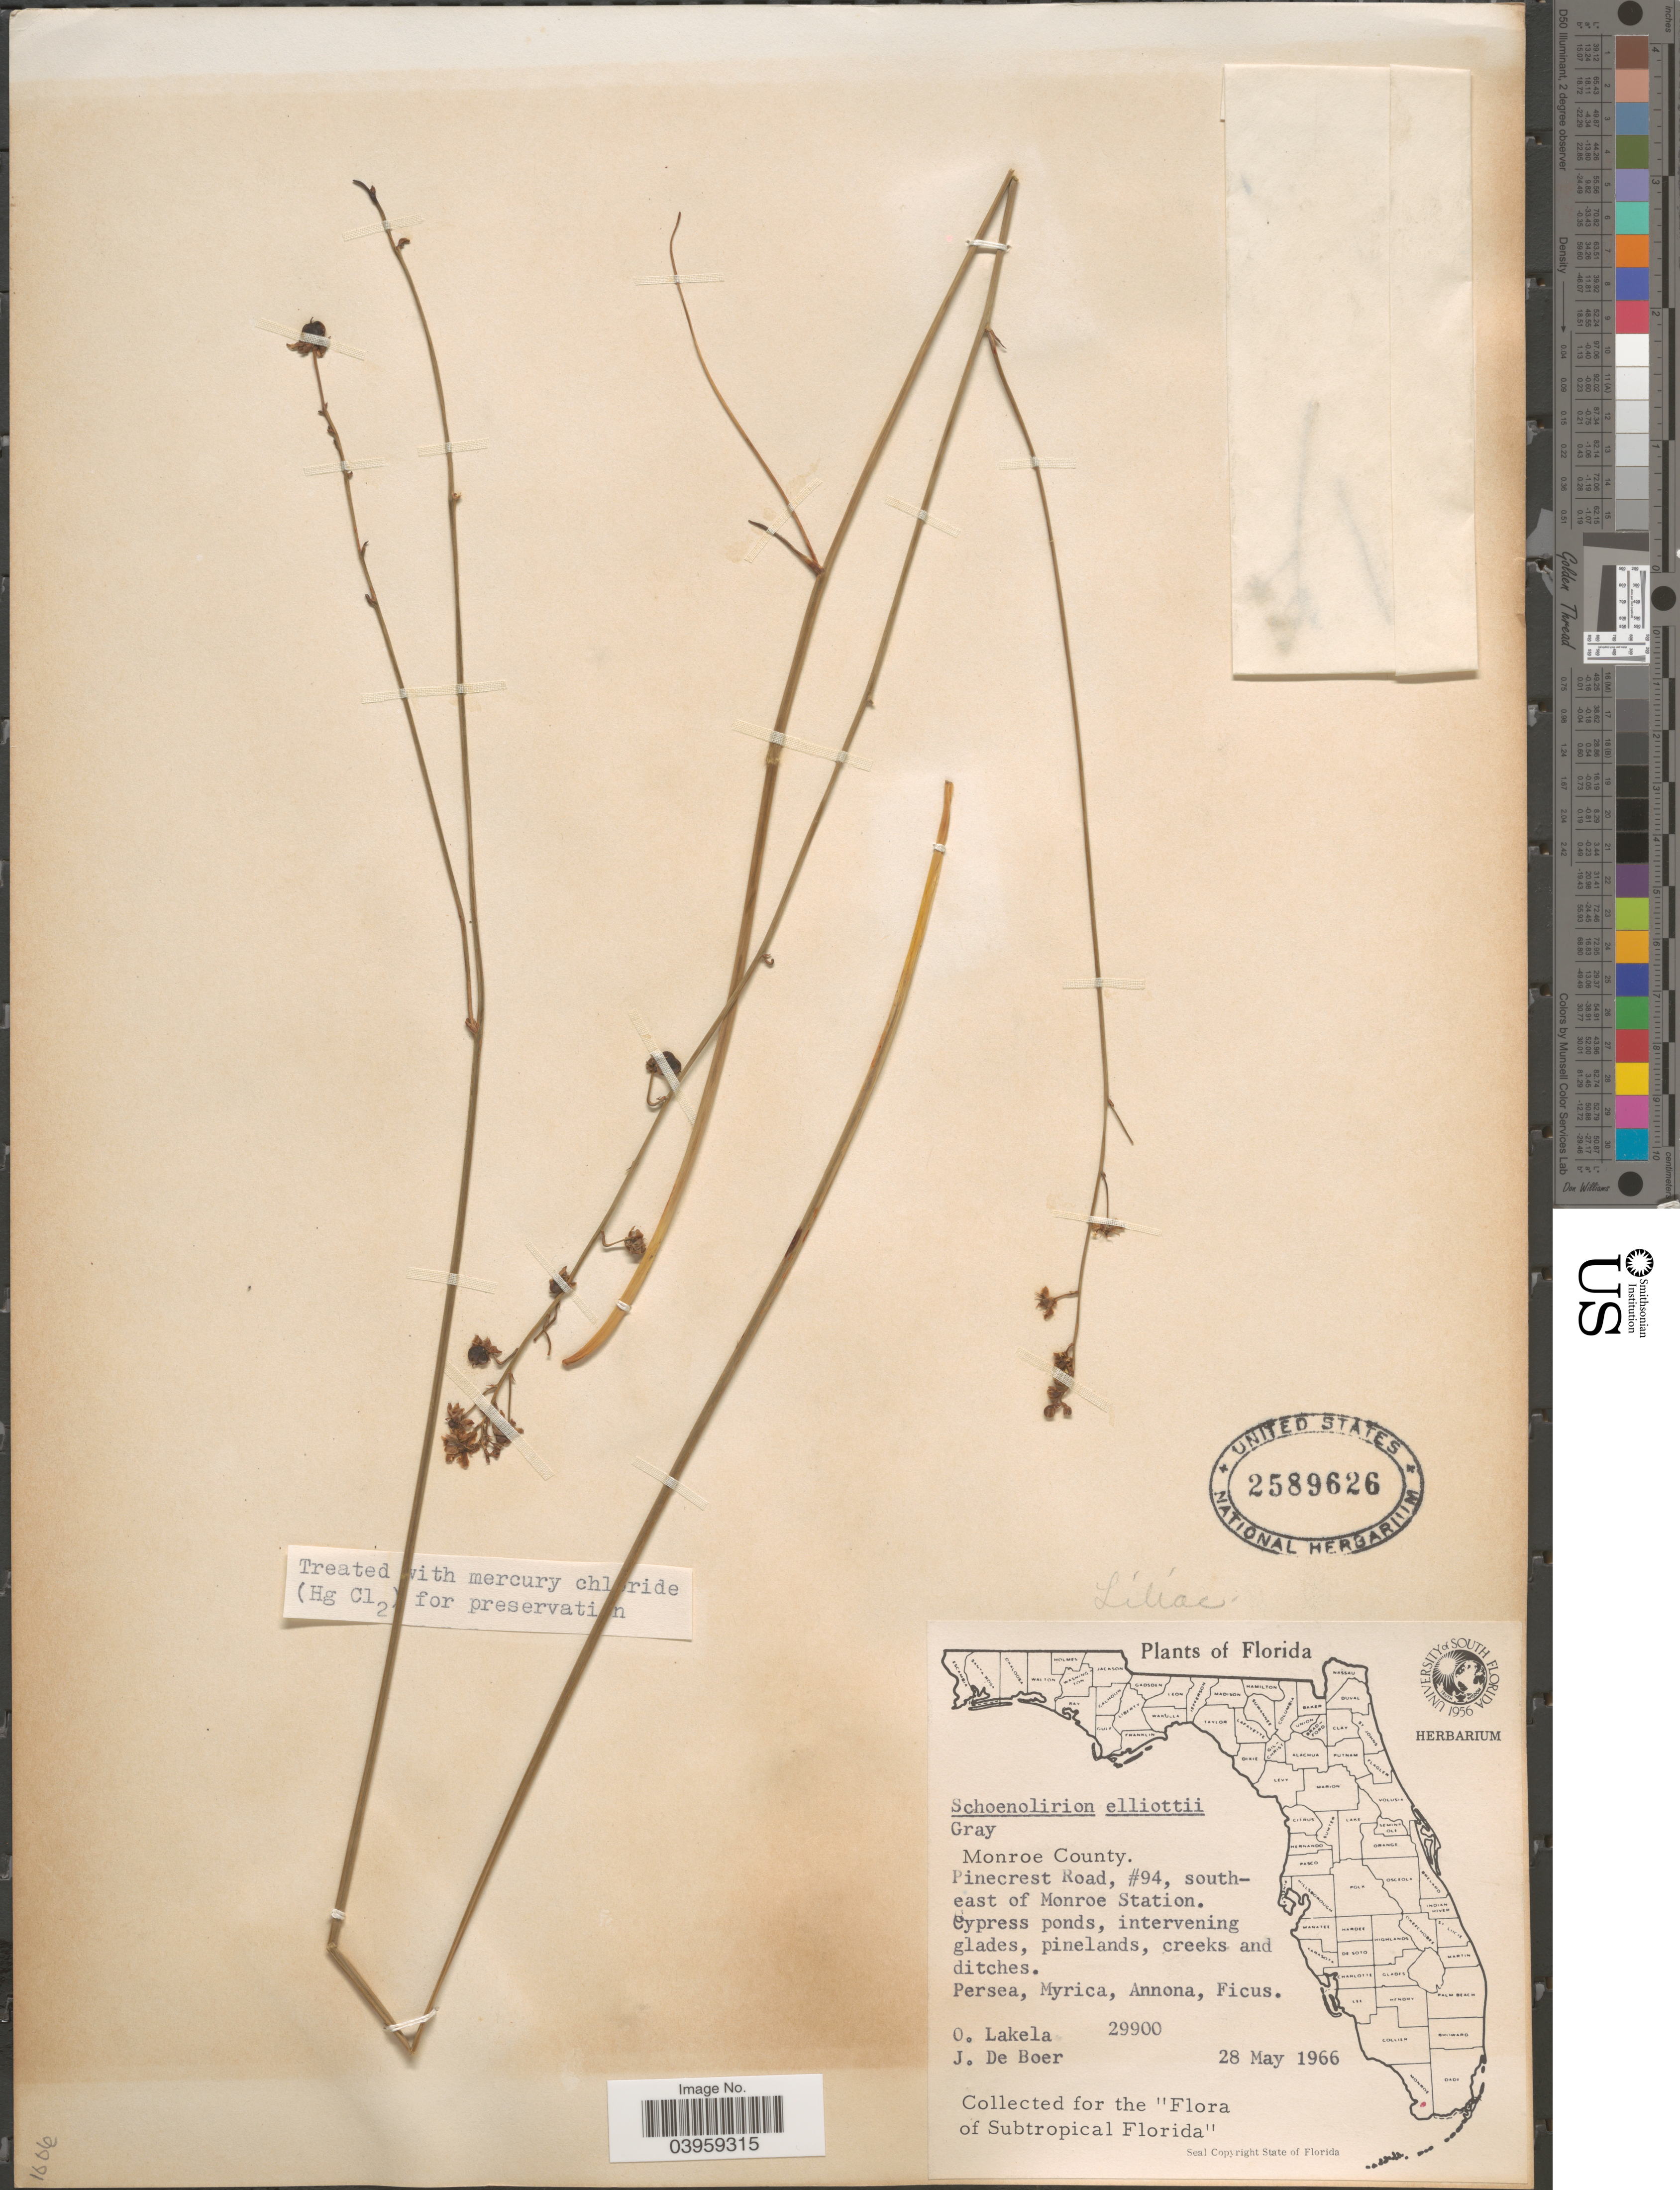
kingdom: Plantae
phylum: Tracheophyta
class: Liliopsida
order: Asparagales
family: Asparagaceae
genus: Schoenolirion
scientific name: Schoenolirion elliottii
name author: A. Gray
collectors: O. Lakela & J. de Boer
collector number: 29900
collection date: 1966-05-28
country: United States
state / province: Florida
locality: Monroe County. Pinecrest Road, #94, south-east of Monroe Station.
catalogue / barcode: US 2589626